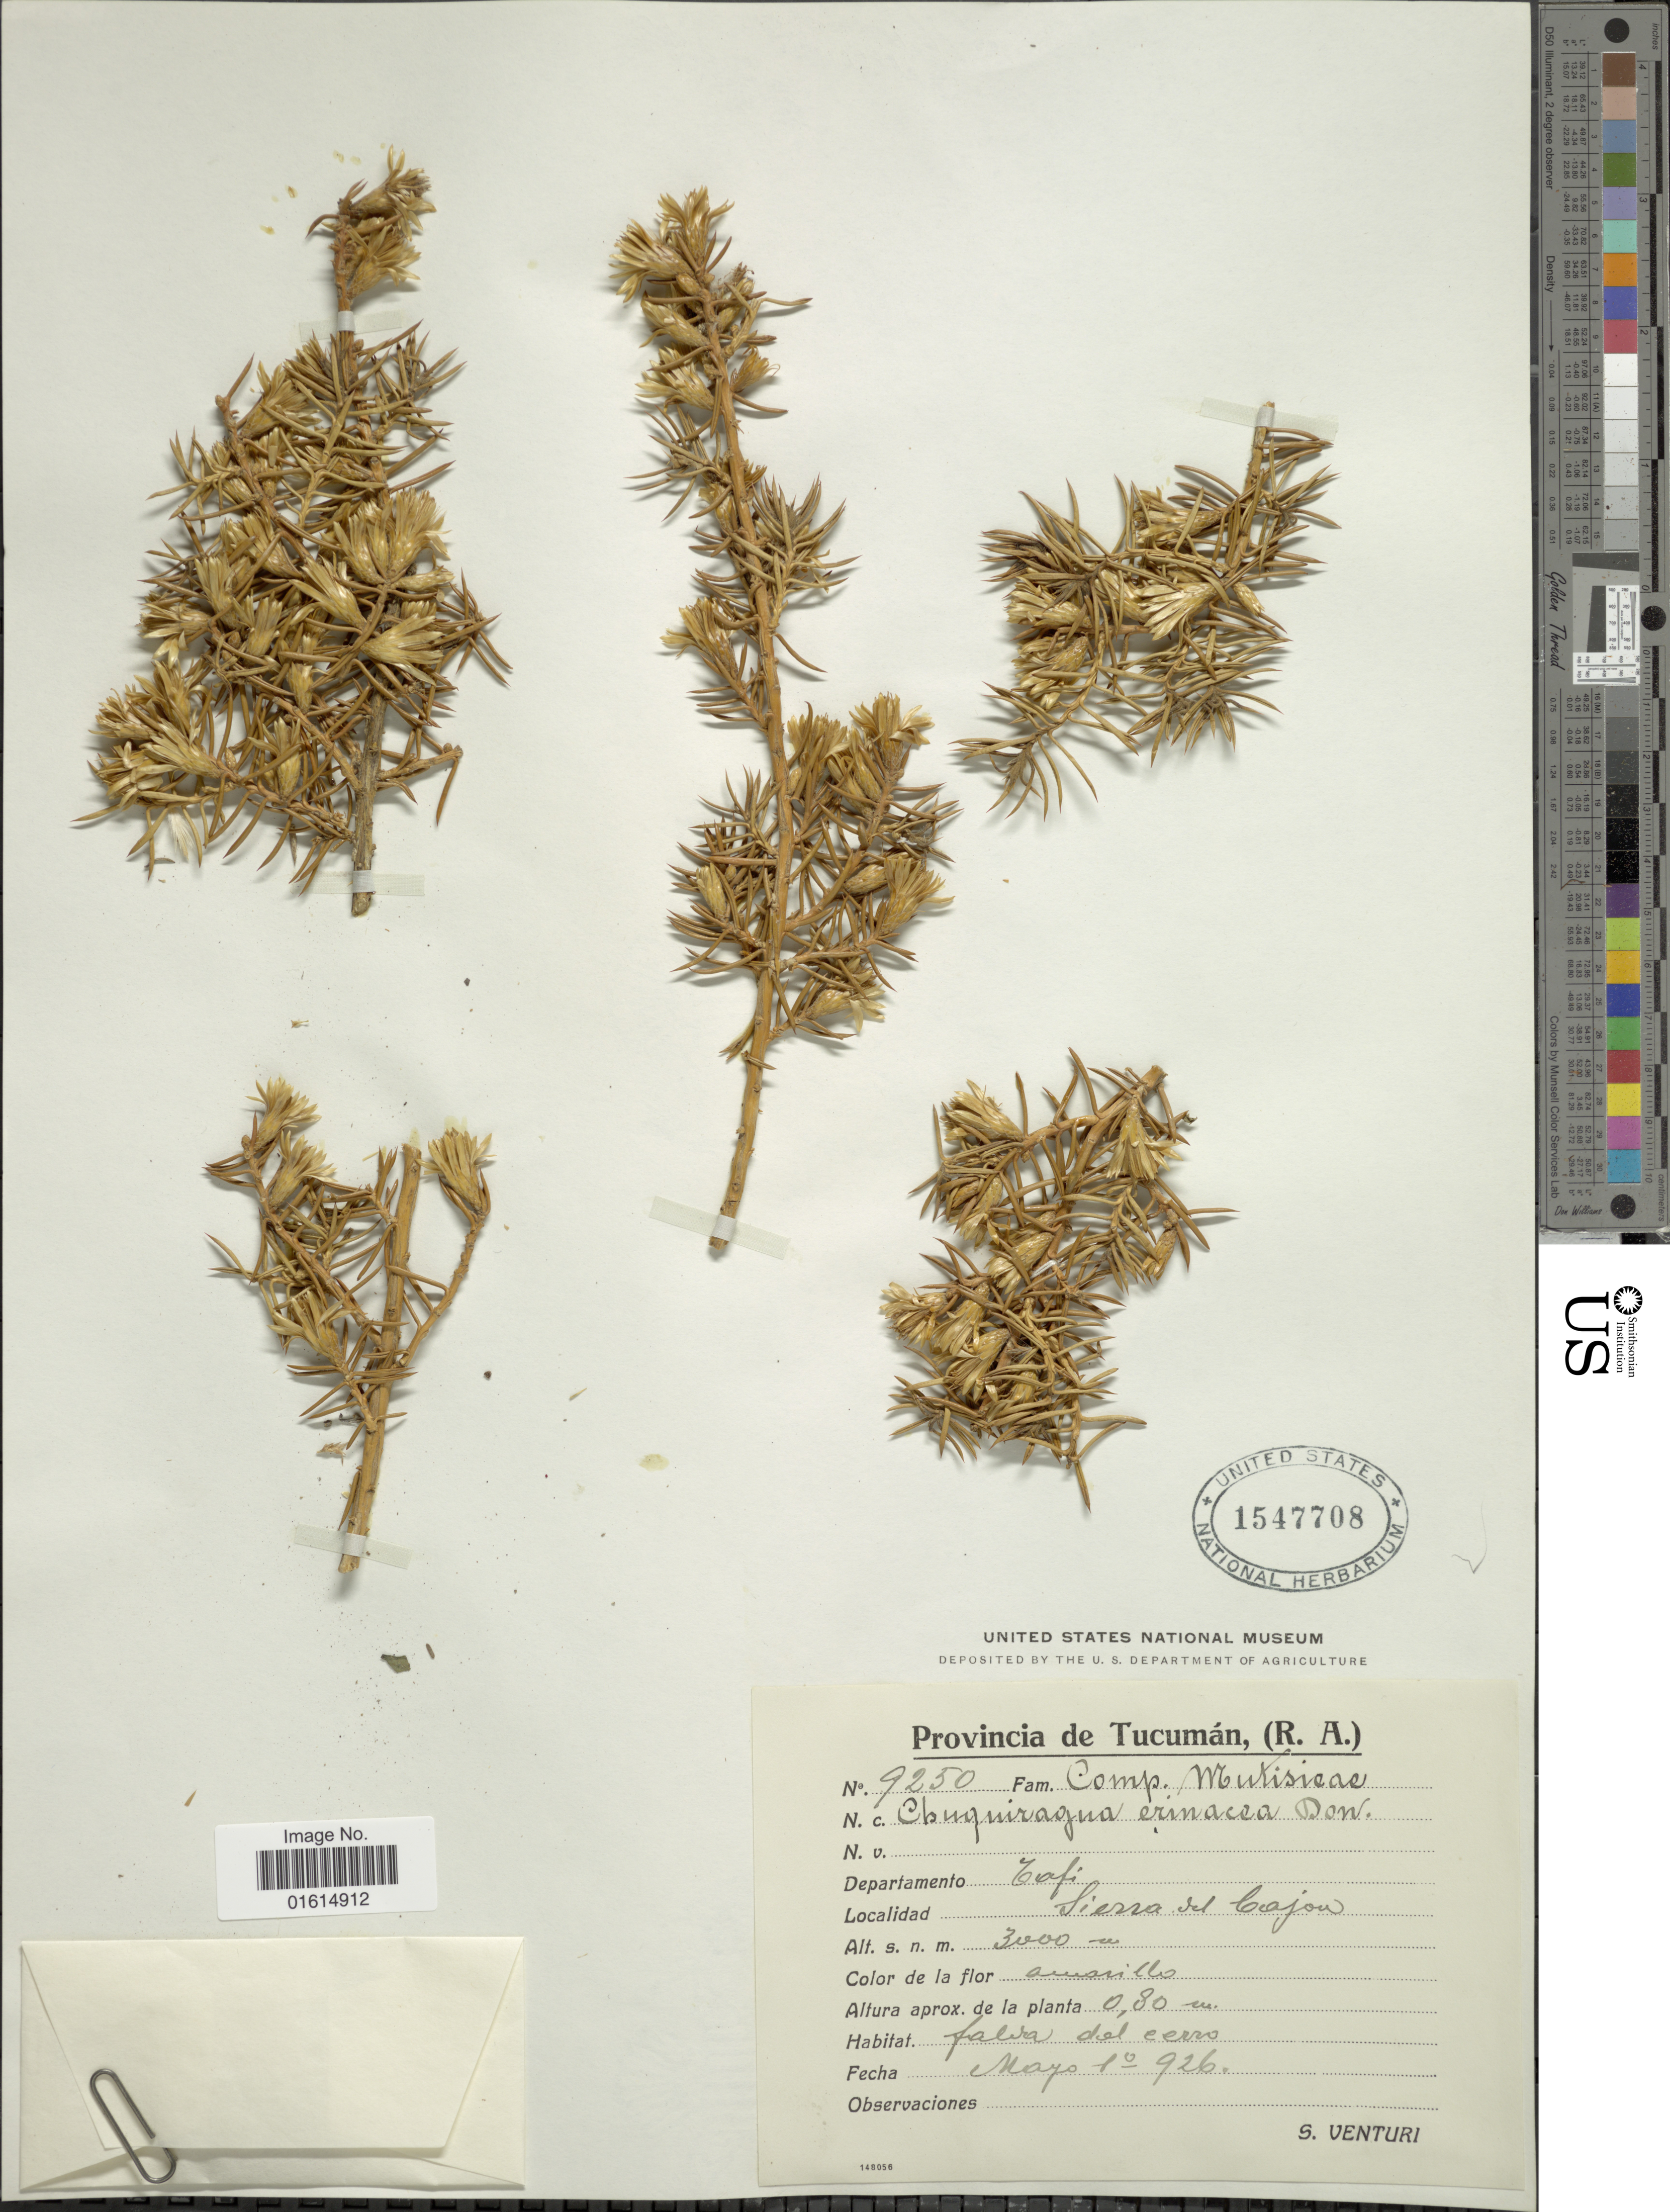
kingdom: Plantae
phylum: Tracheophyta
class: Magnoliopsida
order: Asterales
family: Asteraceae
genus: Chuquiraga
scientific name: Chuquiraga erinacea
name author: D. Don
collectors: S. Venturi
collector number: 9250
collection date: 1926-05-10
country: Argentina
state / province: Tucumán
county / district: Tafí Viejo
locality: Sierra del Cajón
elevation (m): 3000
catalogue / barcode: US 1547708